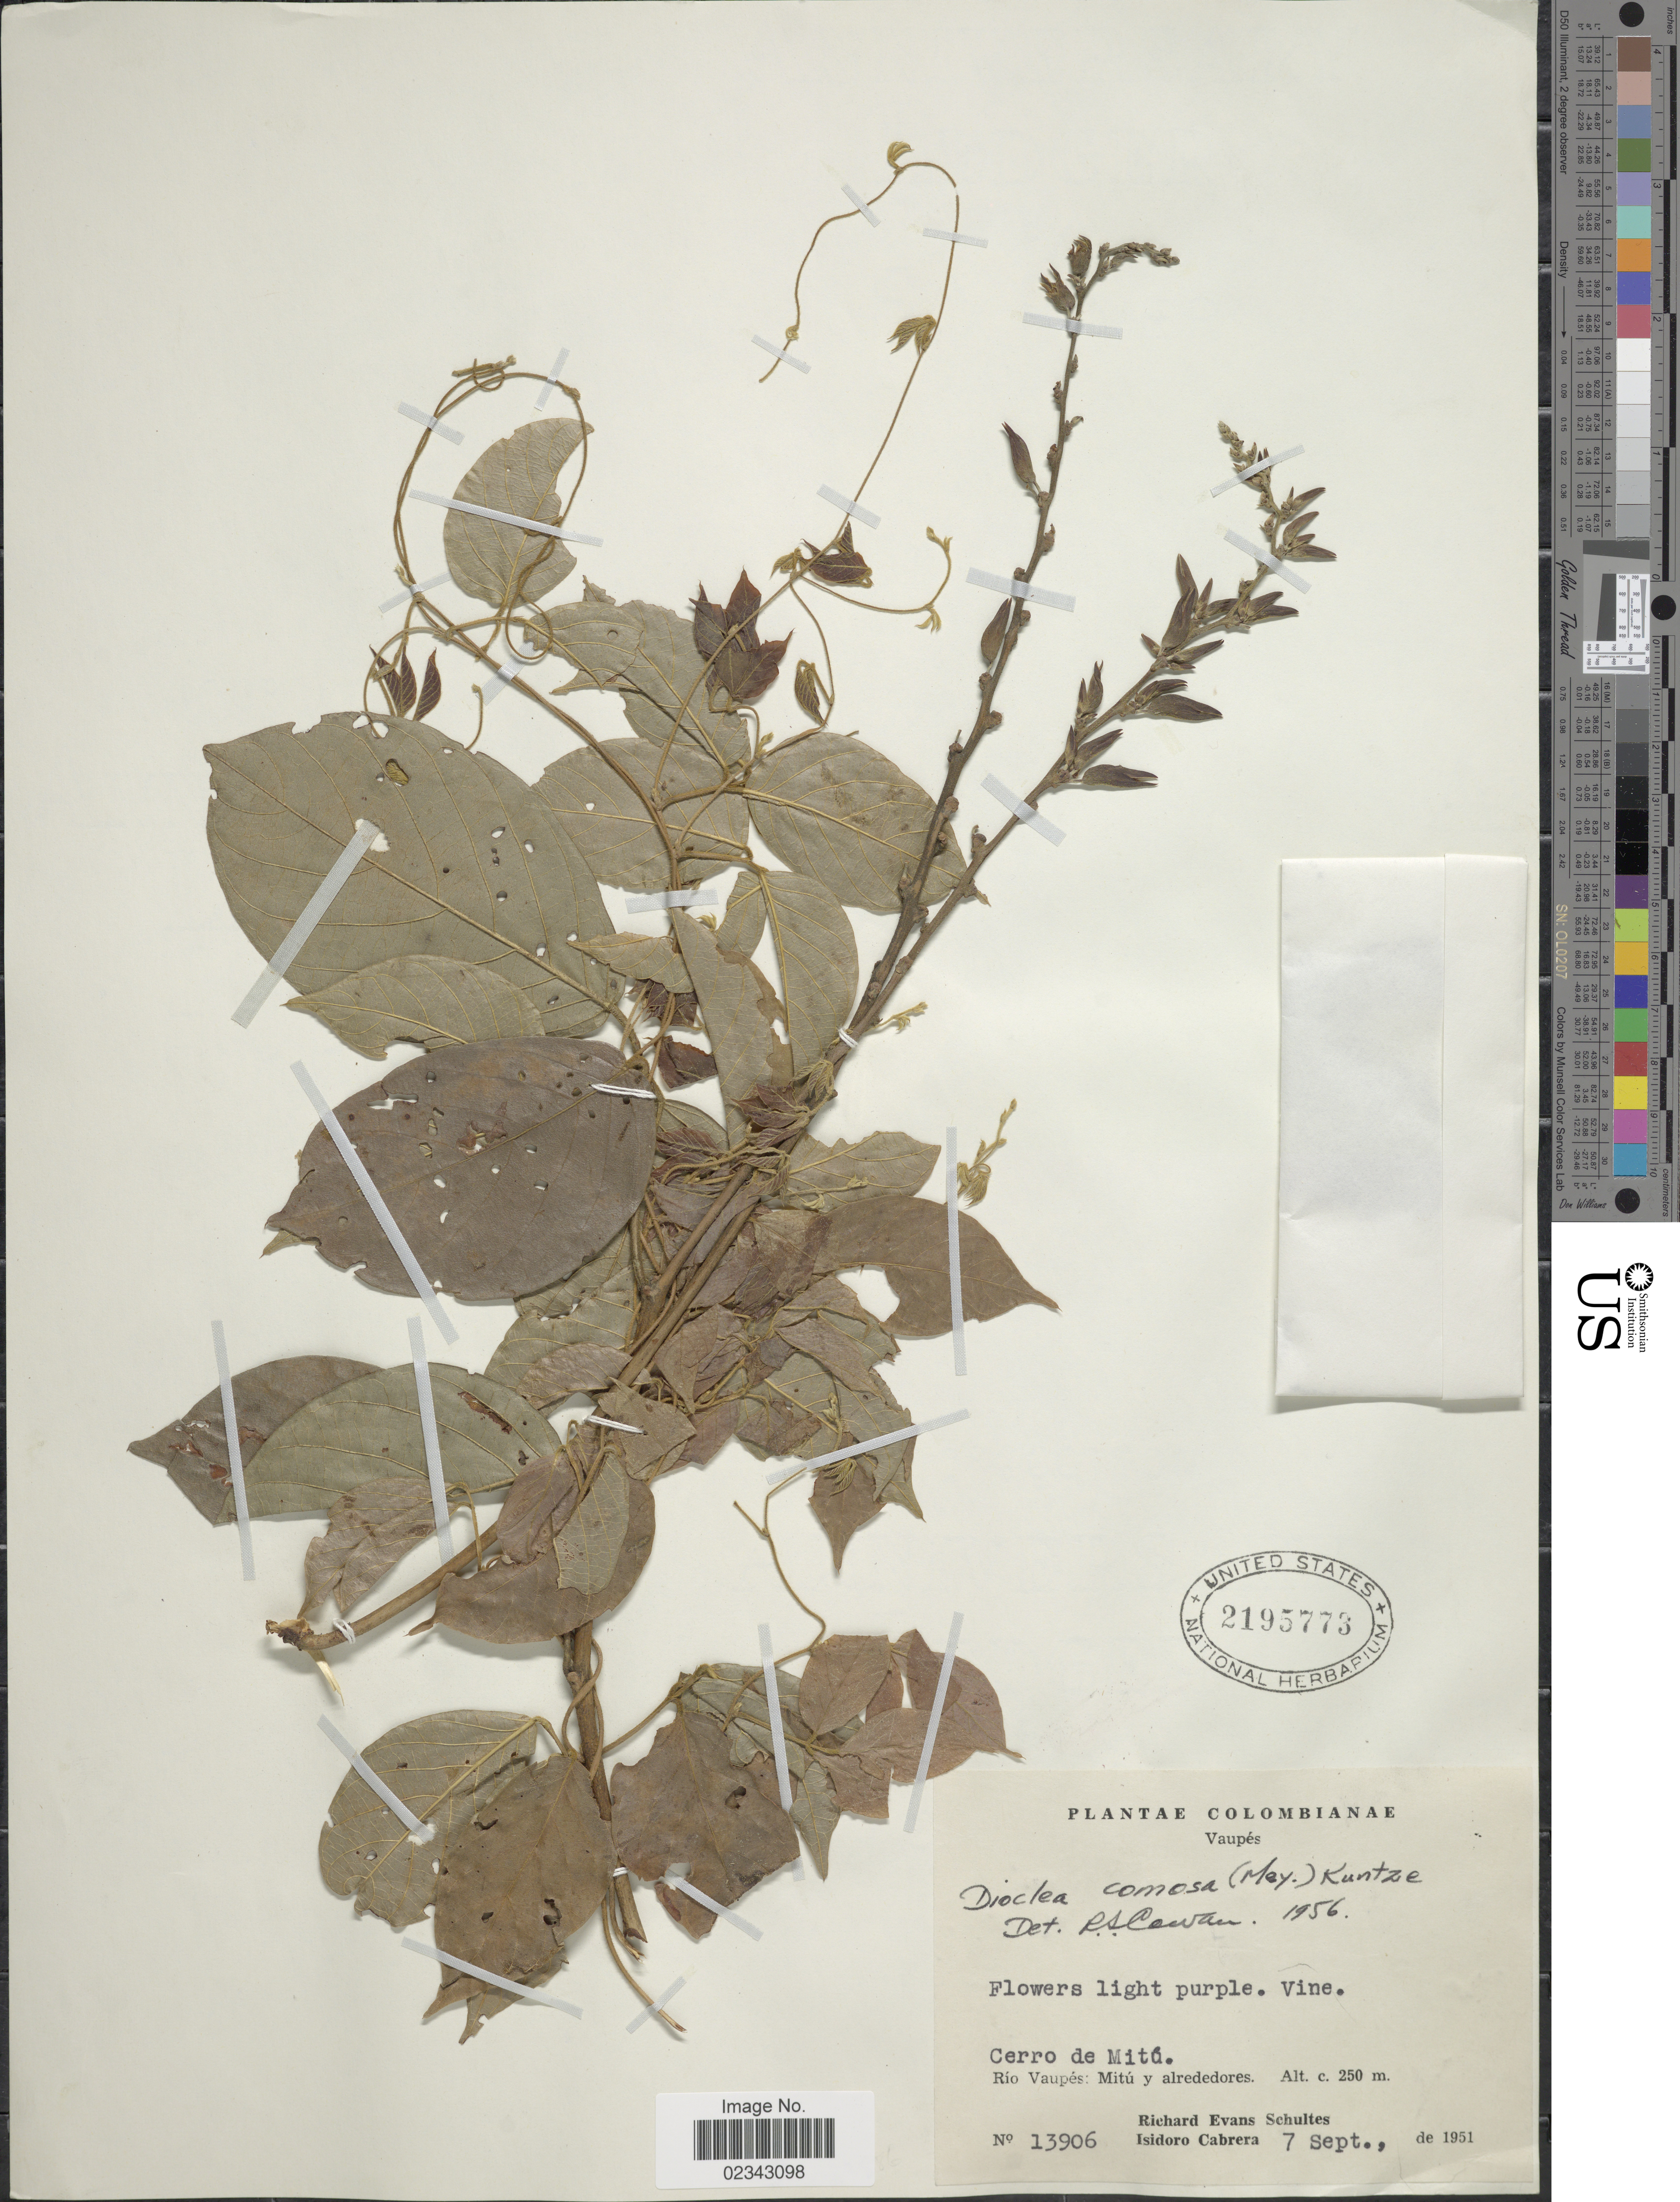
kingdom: Plantae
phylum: Tracheophyta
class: Magnoliopsida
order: Fabales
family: Fabaceae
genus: Macropsychanthus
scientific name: Macropsychanthus comosus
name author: (G. Mey.) L.P. Queiroz & Snak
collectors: R. E. Schultes & I. Cabrera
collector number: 13906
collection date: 1951-09-07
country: Colombia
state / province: Vaupés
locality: Cerro de Mitú. Rio Vaupés: Mitú y alrededores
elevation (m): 250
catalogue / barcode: US 2195773